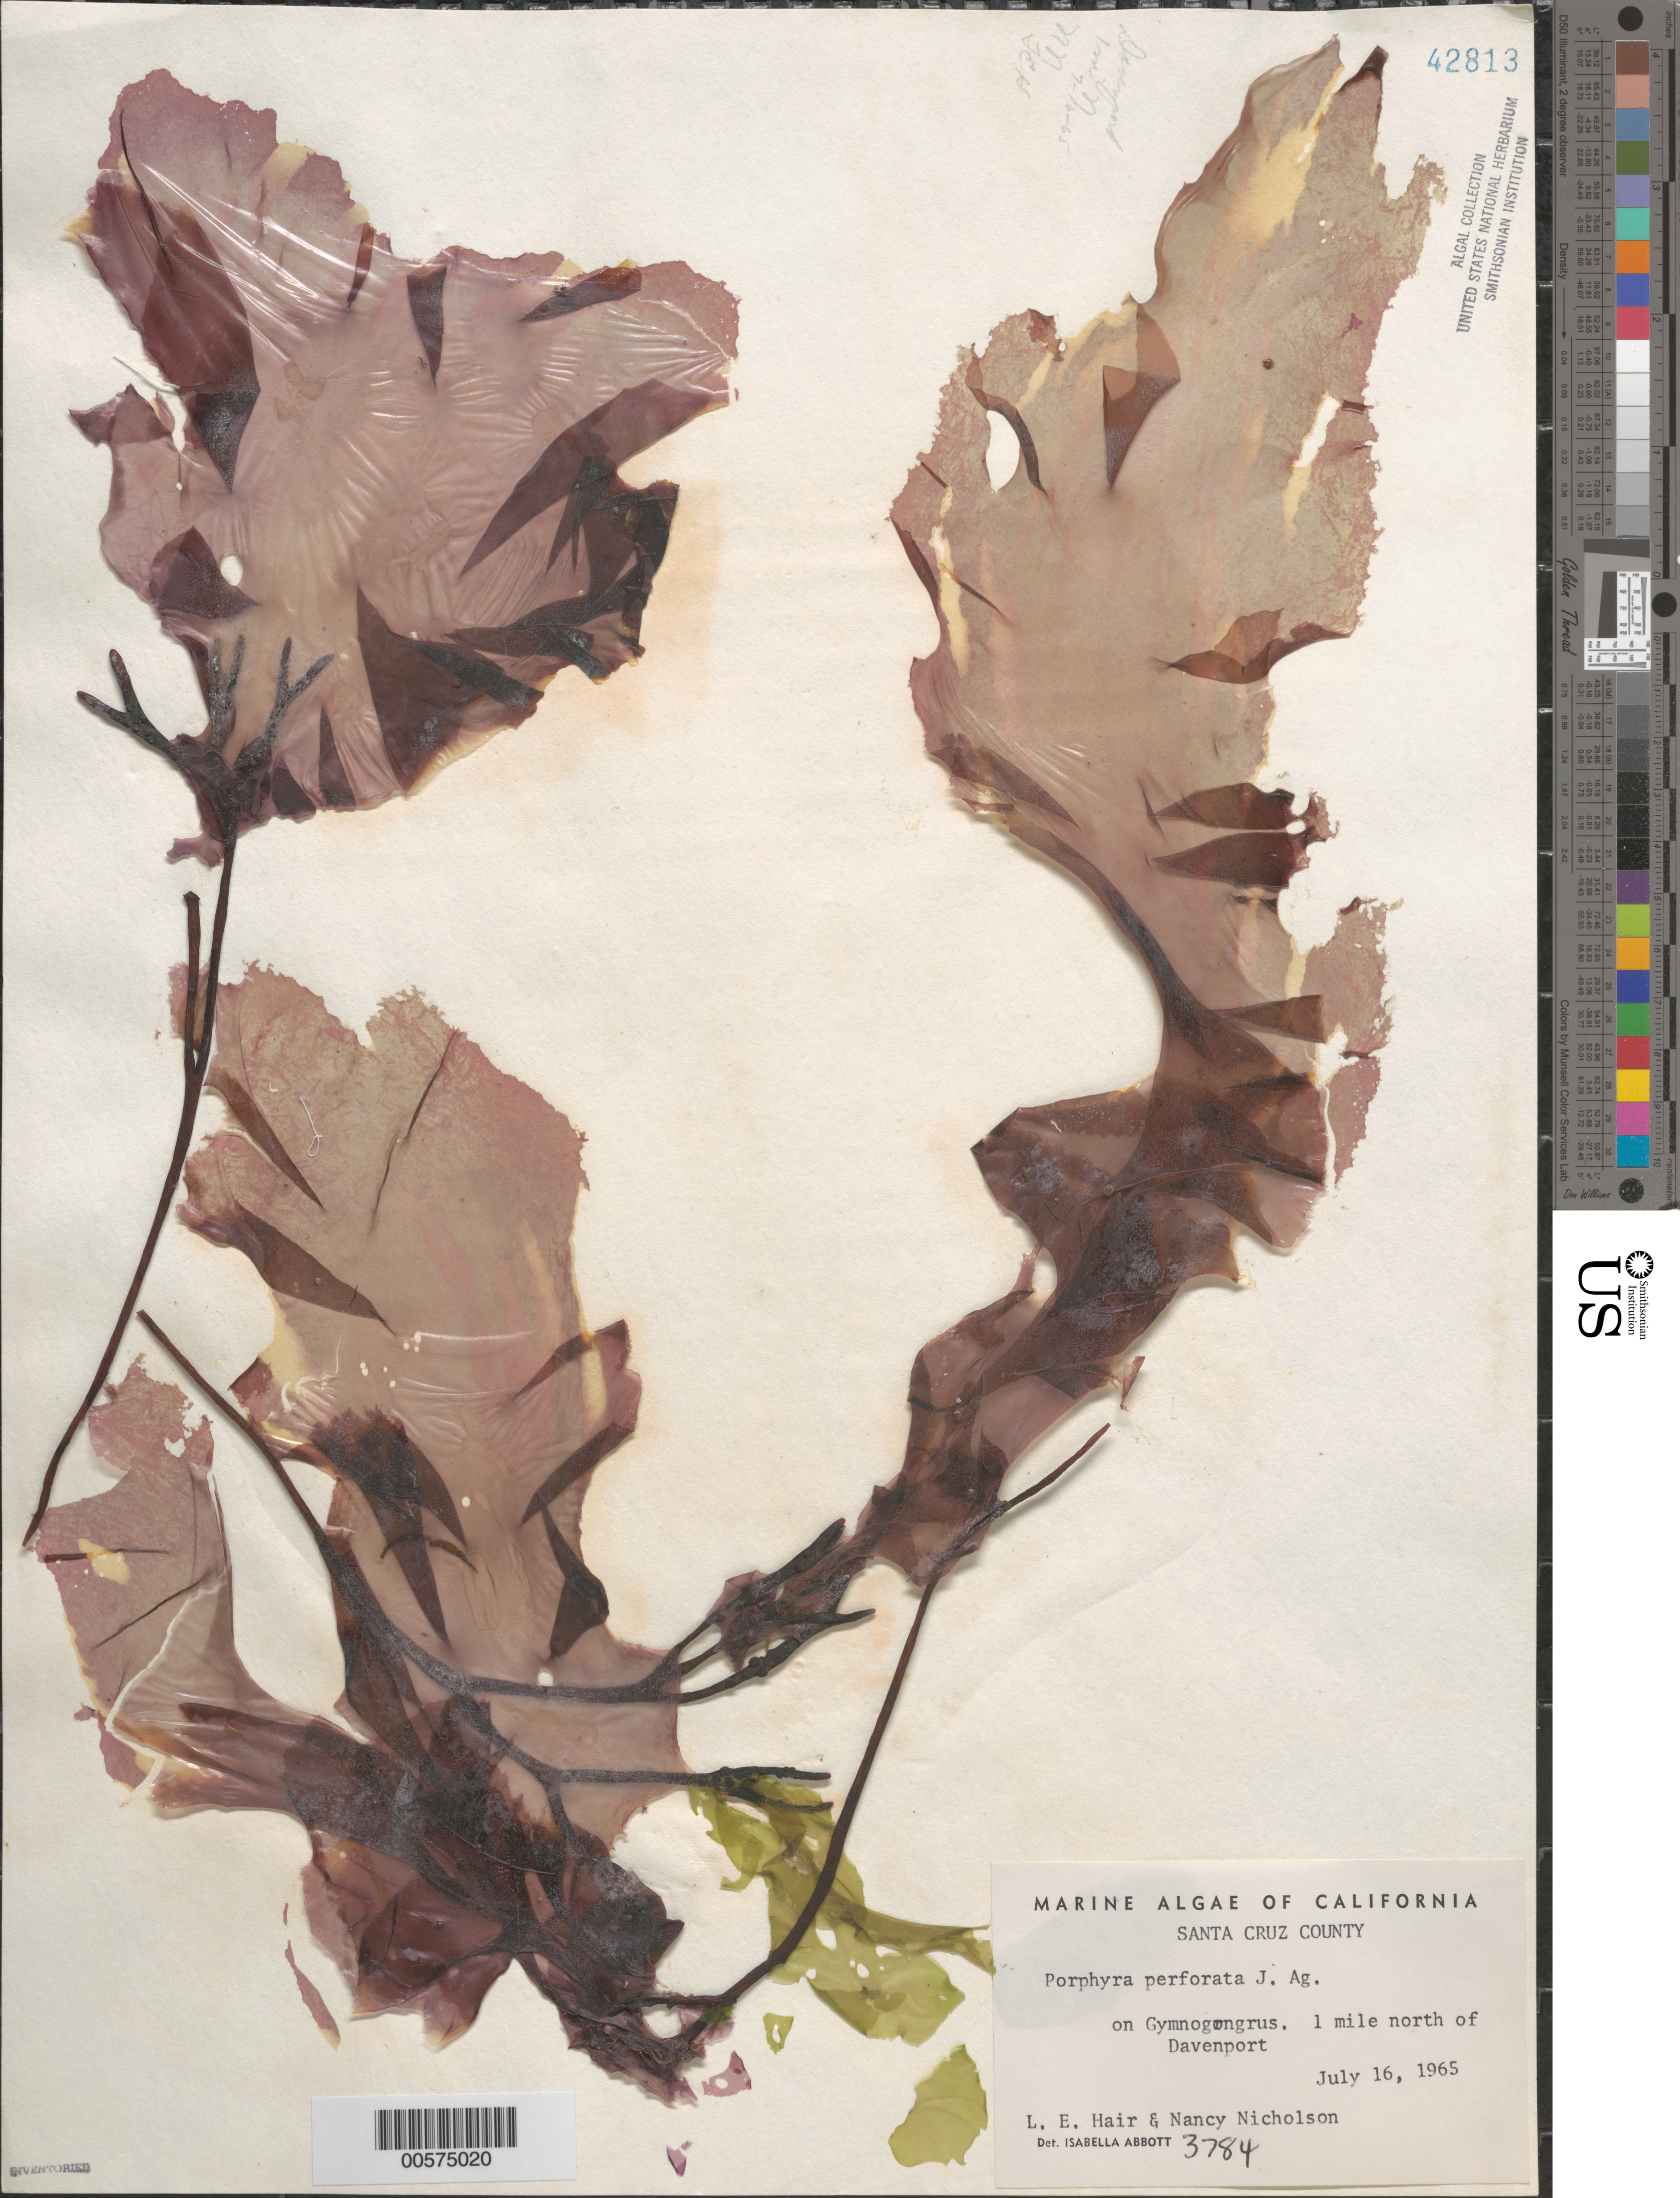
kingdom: Plantae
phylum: Rhodophyta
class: Bangiophyceae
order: Bangiales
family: Bangiaceae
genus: Pyropia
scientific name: Pyropia perforata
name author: (J. Agardh) S.C. Lindstrom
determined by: Algae name updating Project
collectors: L. Hair & N. Nicholson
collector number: IAA 3784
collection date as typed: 16 Jul 1965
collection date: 1965-07-16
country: United States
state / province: California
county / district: Santa Cruz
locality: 1 mile north of Davenport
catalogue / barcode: US 42813